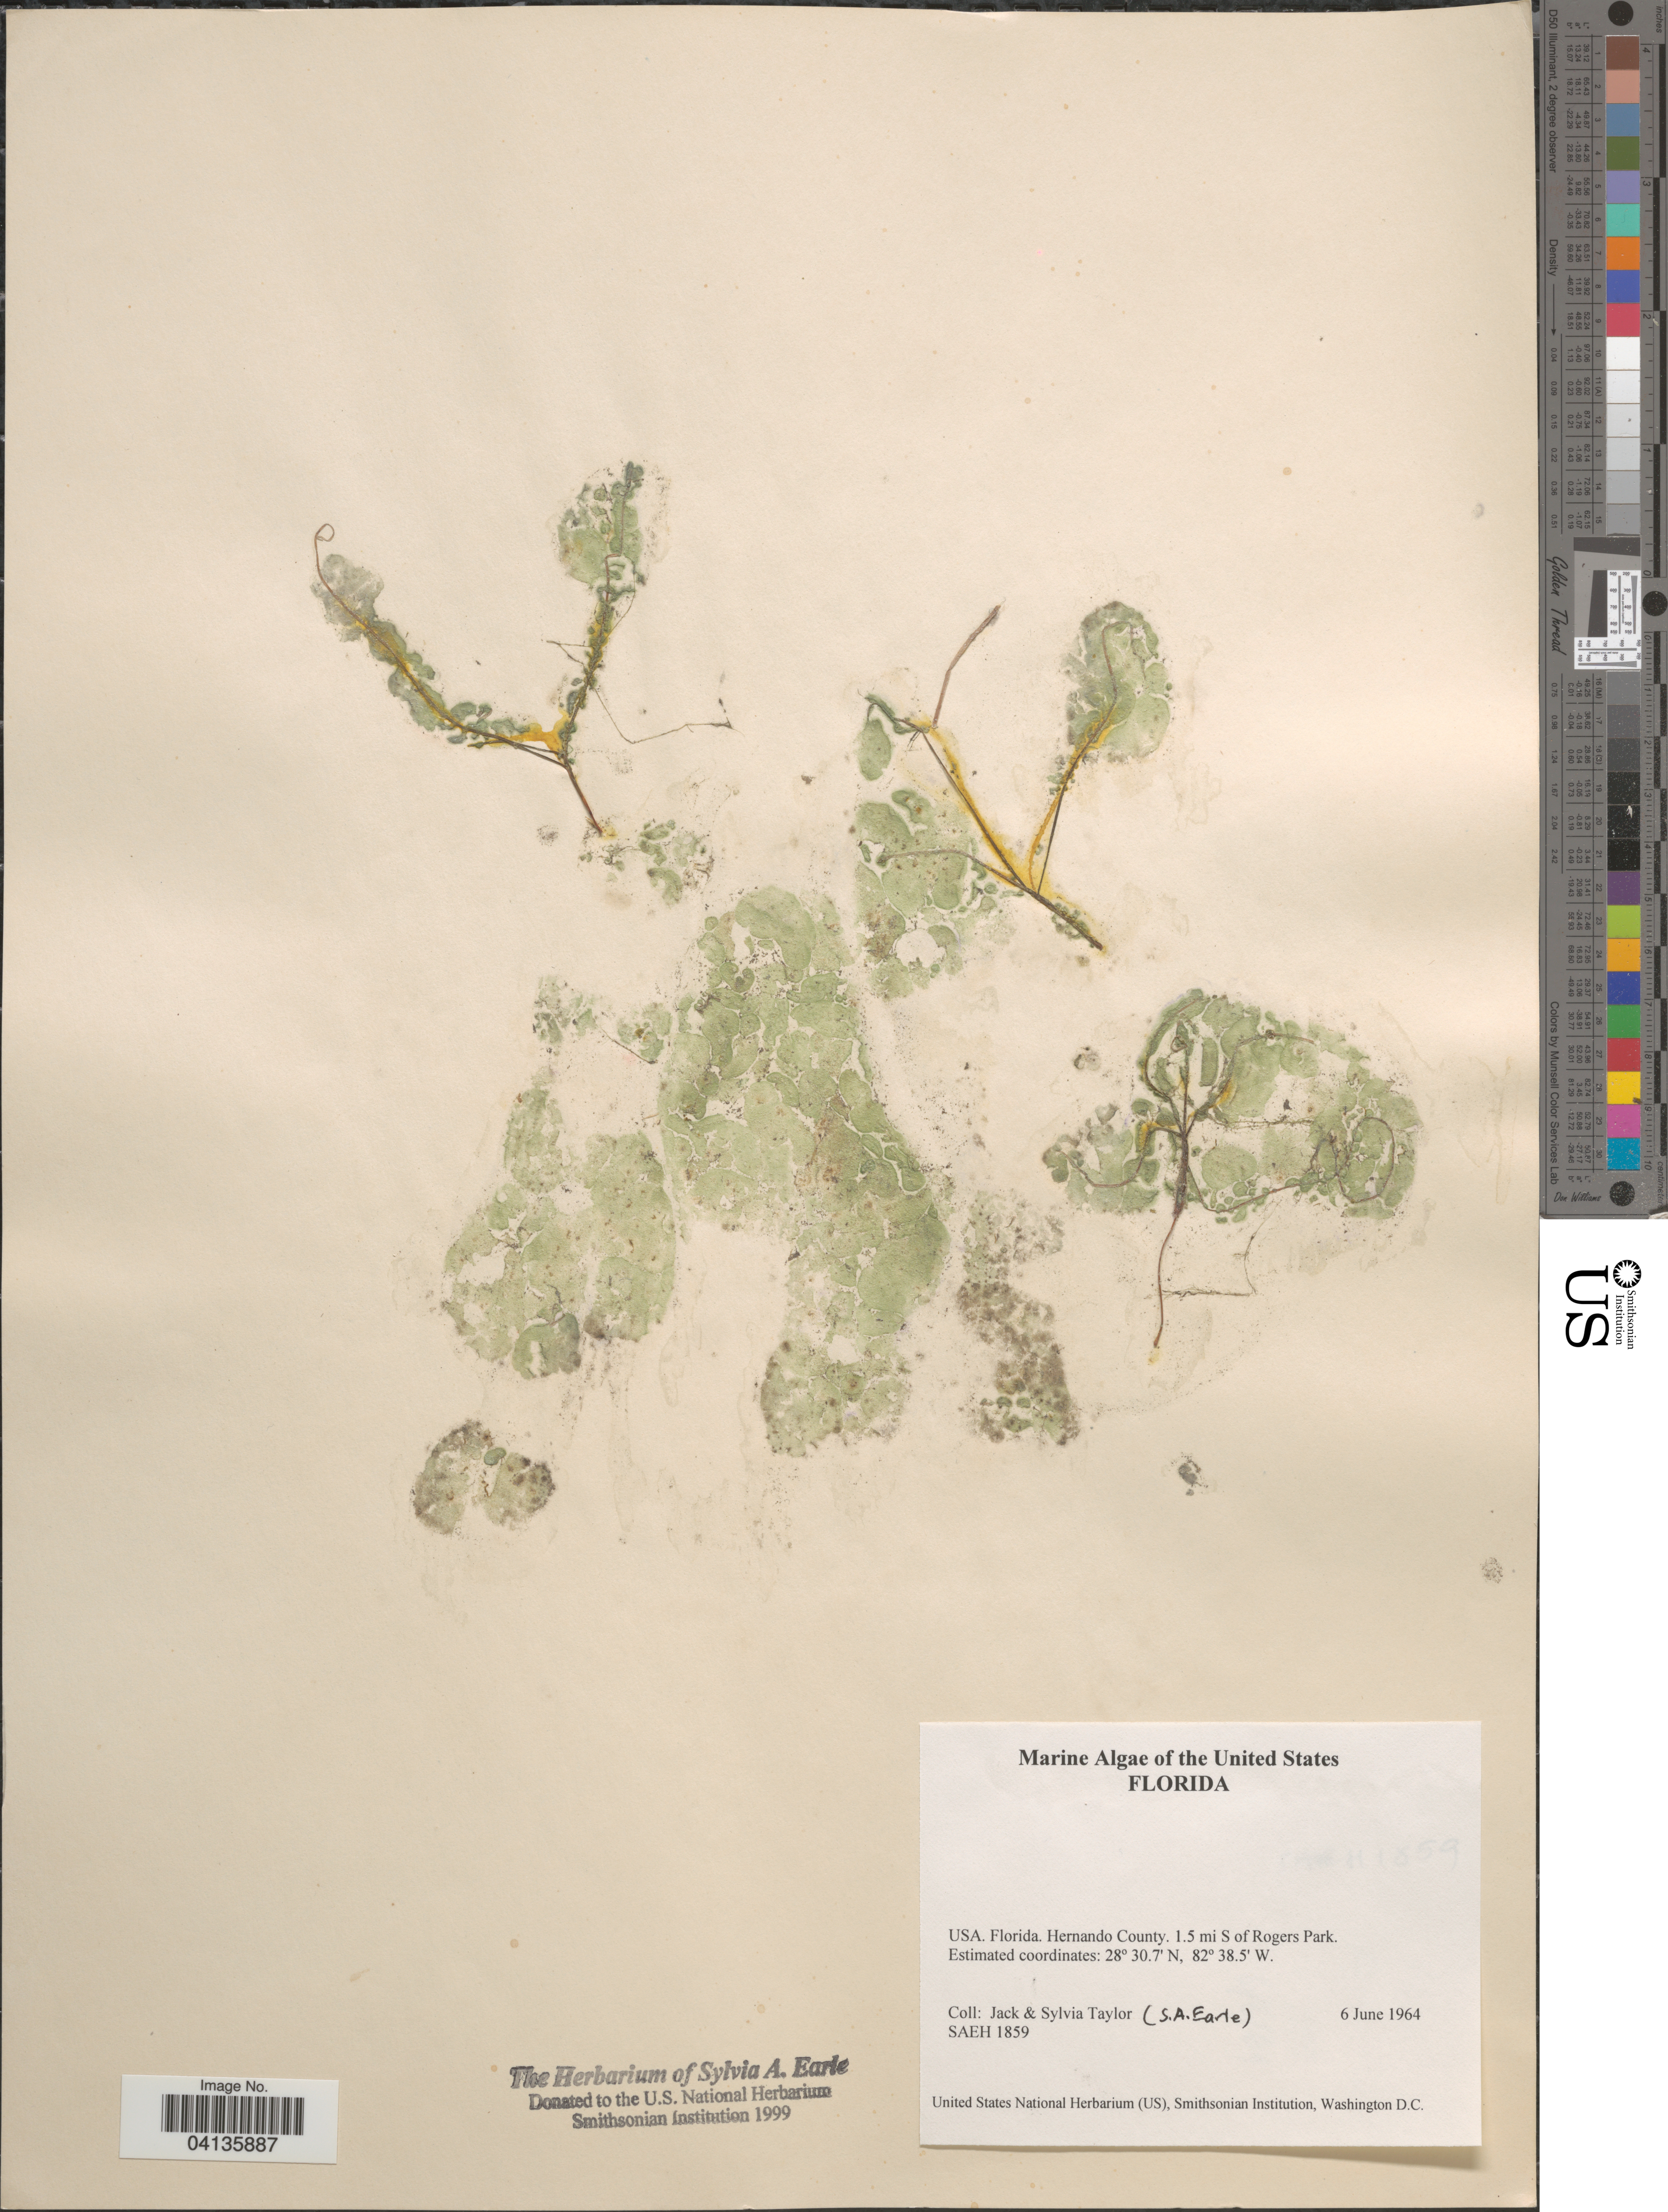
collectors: J. Taylor, S. E. Taylor & S. A. Earle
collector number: SAEH 1859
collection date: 1964-01-06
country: United States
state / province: Florida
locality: Hernando County. 1.5 mi S of Rogers Park.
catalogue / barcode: US 238722